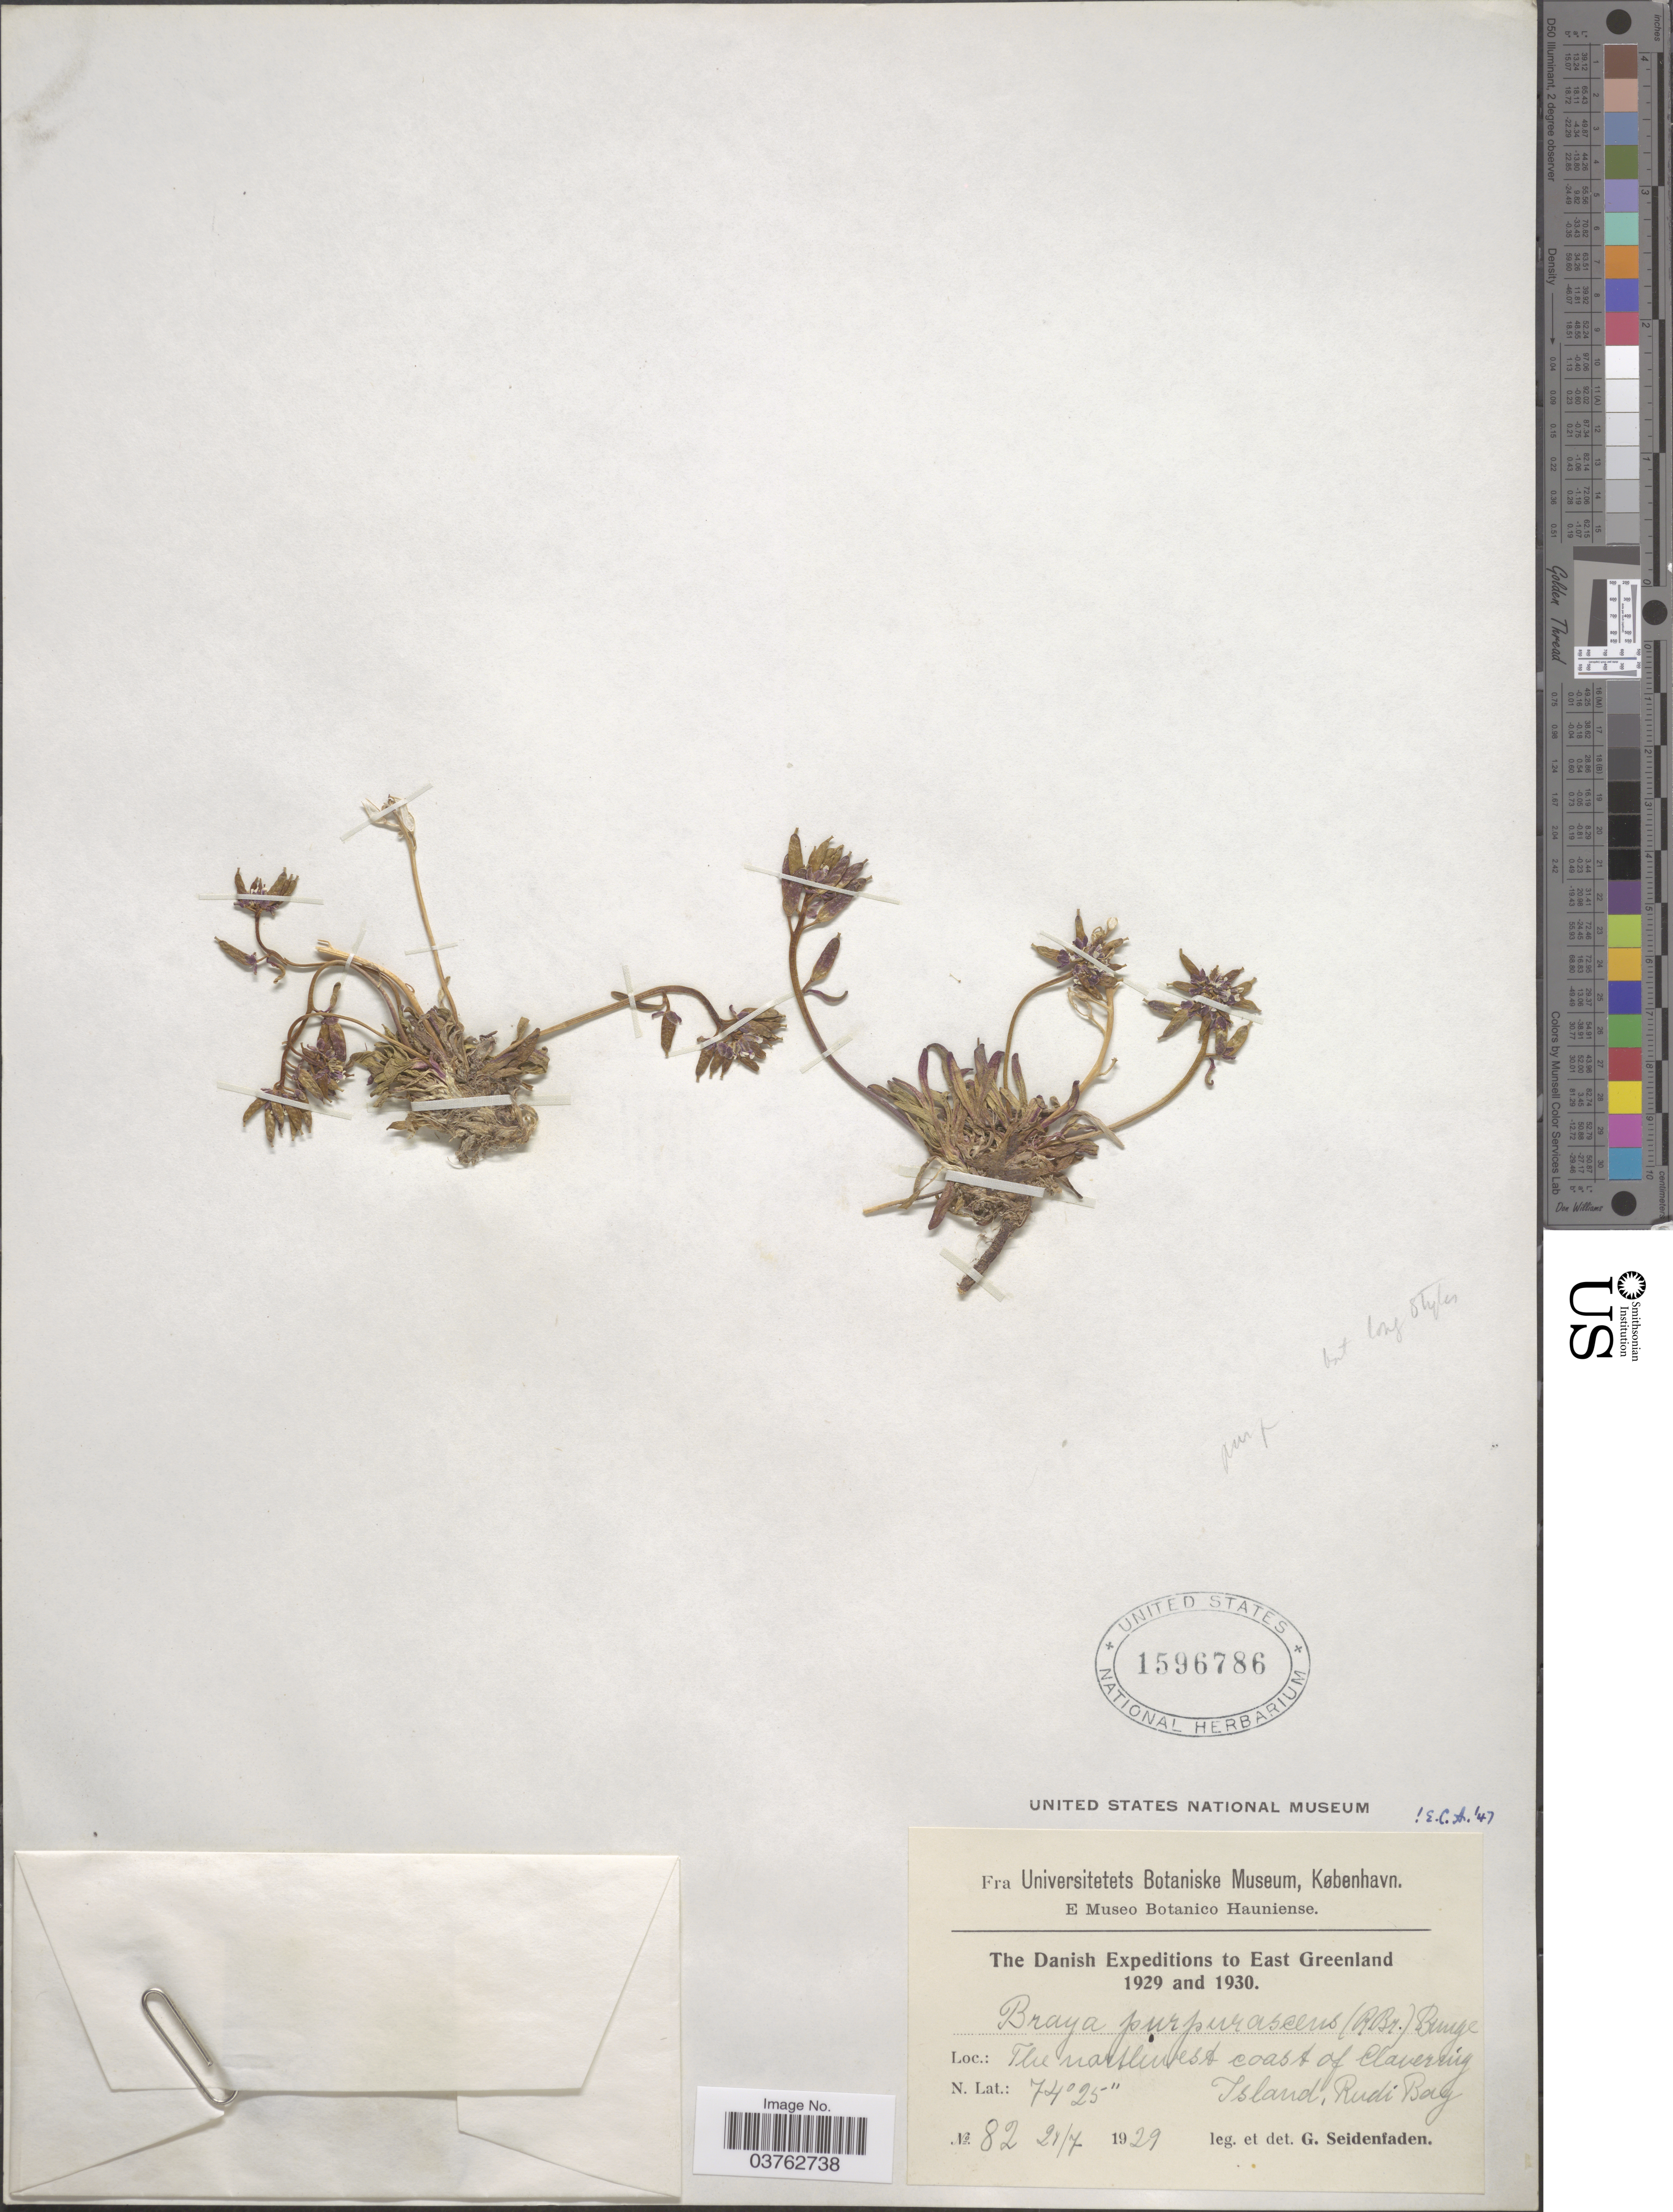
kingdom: Plantae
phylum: Tracheophyta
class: Magnoliopsida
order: Brassicales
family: Brassicaceae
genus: Braya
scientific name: Braya purpurascens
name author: (R. Br.) Bunge ex Ledeb.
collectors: G. Seidenfaden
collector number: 82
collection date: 1929-07-24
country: Greenland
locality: East Greenland. The northwest coast of Clavering Island, Rudi Bay.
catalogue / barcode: US 1596786